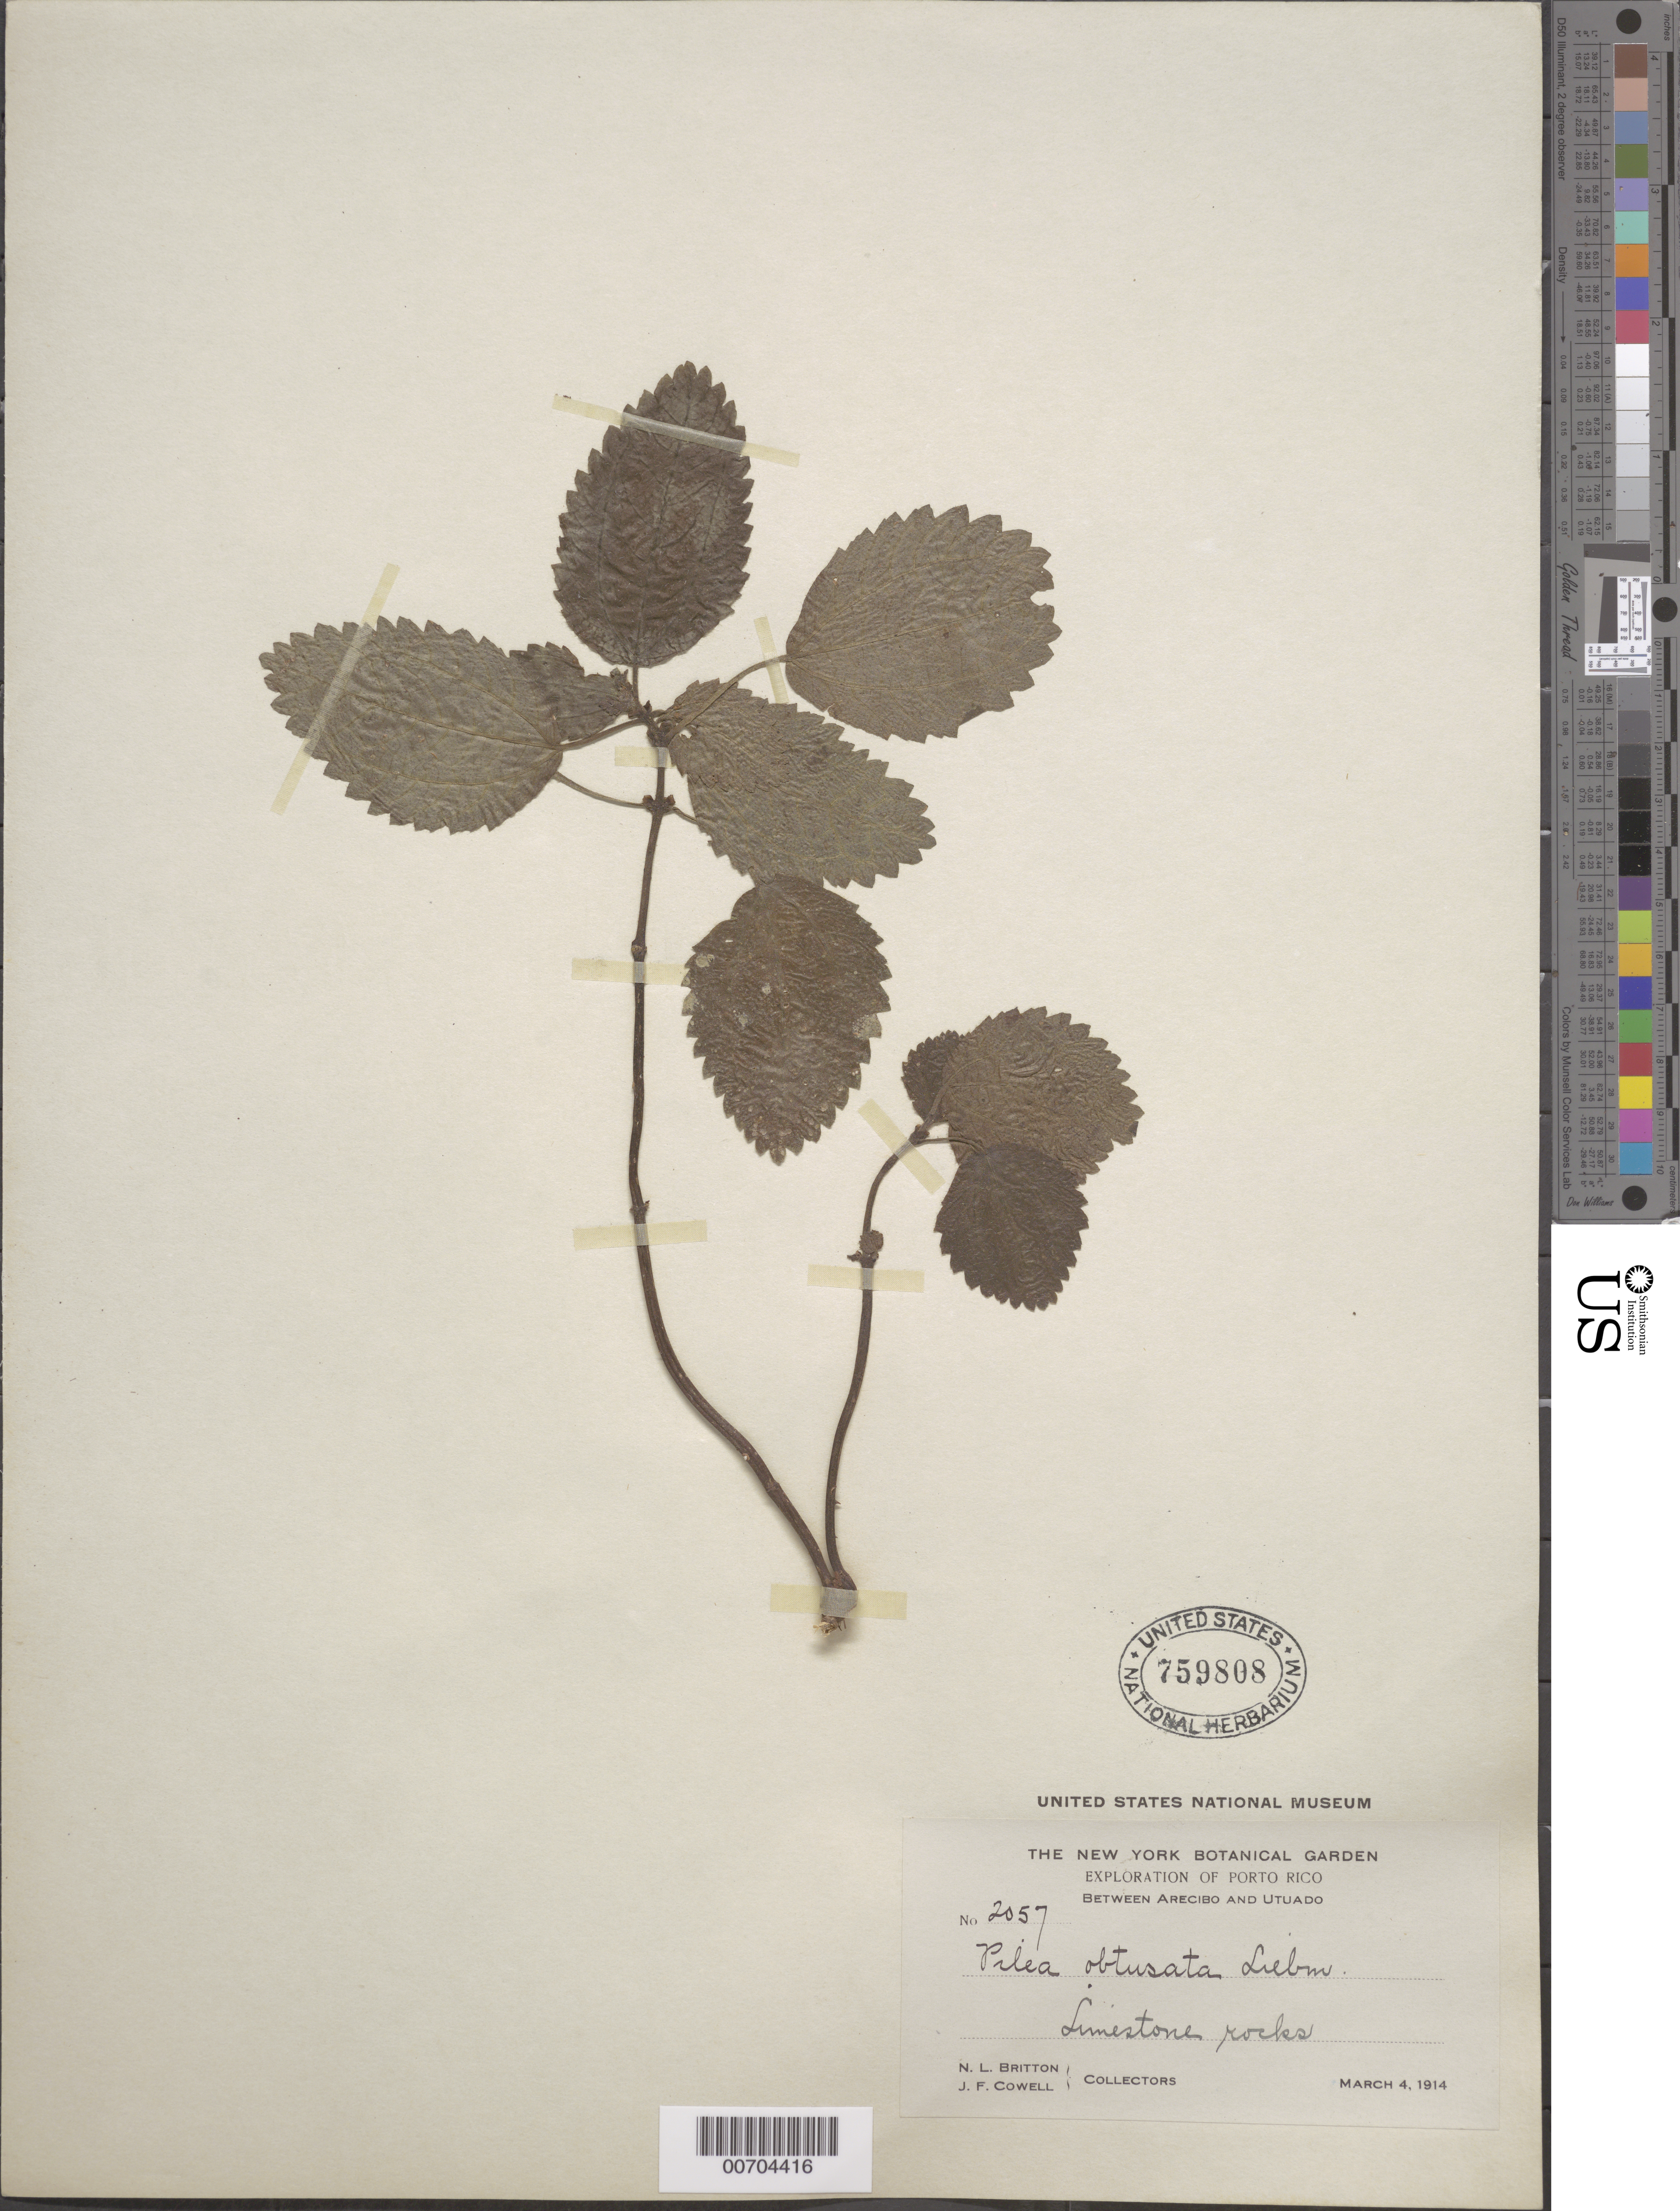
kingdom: Plantae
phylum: Tracheophyta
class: Magnoliopsida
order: Rosales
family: Urticaceae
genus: Pilea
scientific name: Pilea obtusata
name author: Liebm.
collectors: N. Britton & J. F. Cowell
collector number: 2057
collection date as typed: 04 Mar 1914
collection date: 1914-03-04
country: Puerto Rico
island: Greater Antilles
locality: Btw. Arecibo and Utuado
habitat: Limestone rocks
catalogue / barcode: US 759808